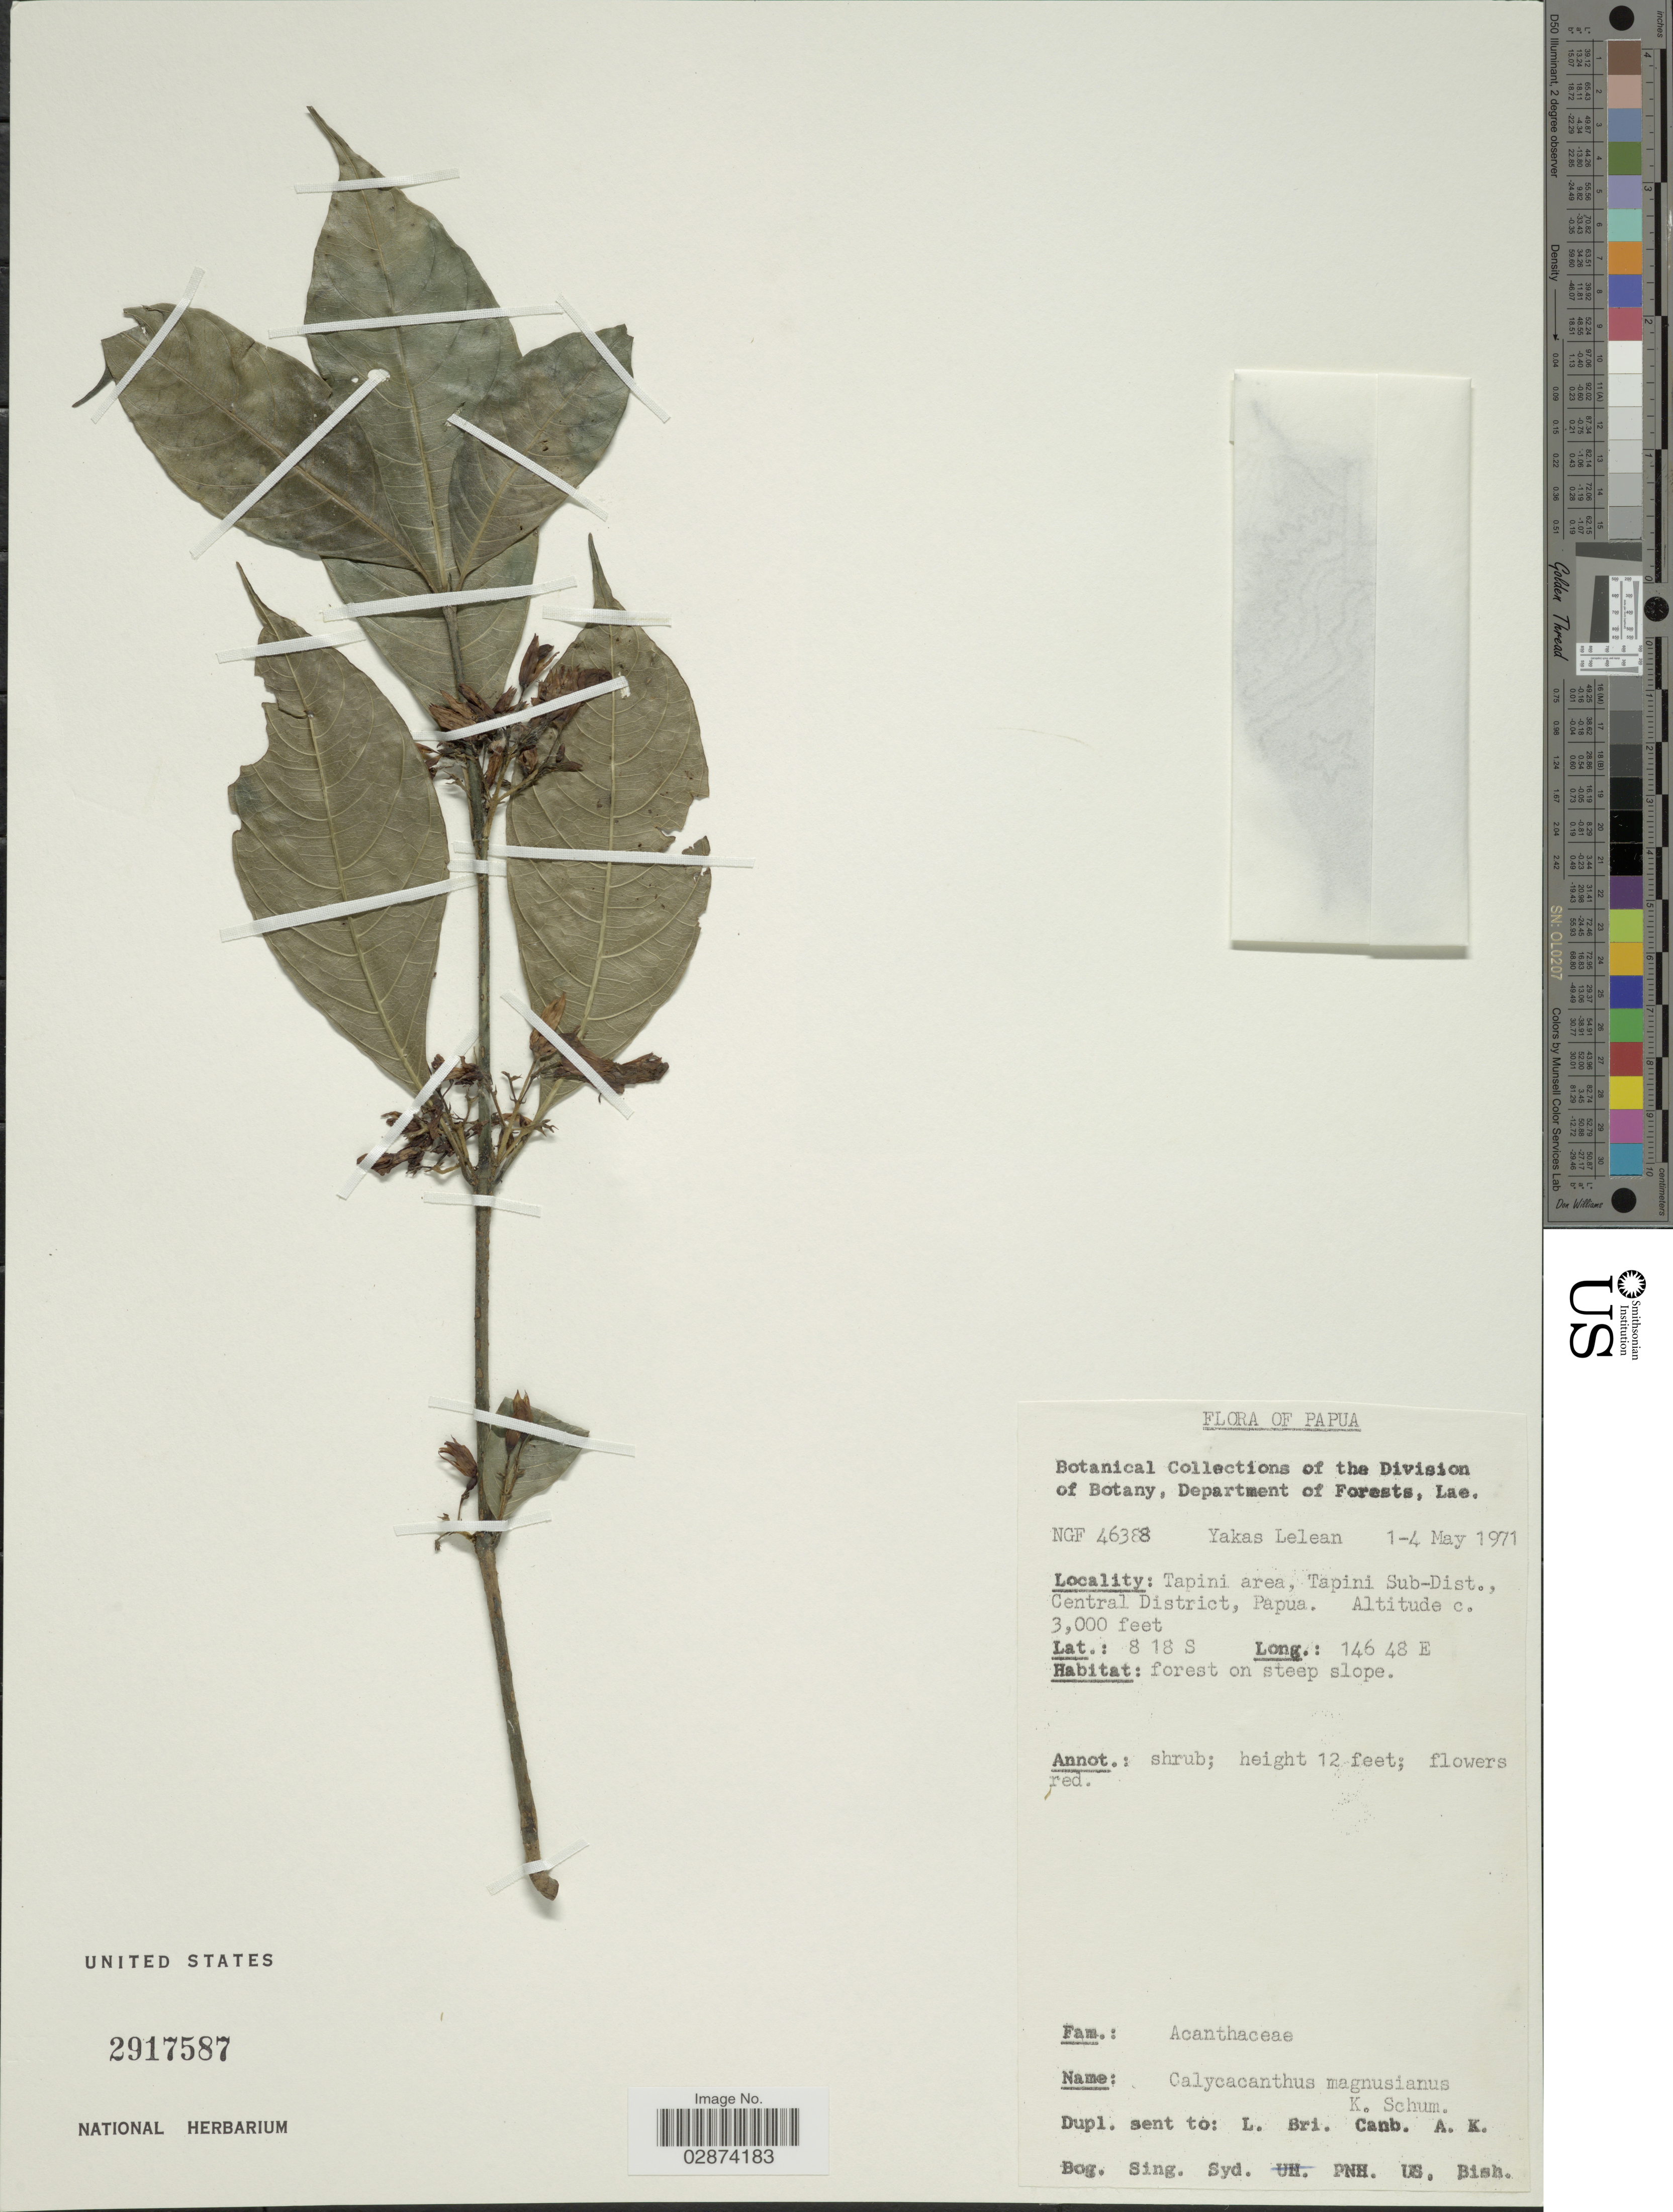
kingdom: Plantae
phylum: Tracheophyta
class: Magnoliopsida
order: Lamiales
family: Acanthaceae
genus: Calycacanthus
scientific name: Calycacanthus sp.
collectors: Y. Lelean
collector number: NGF 46388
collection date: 1971-05-01/1971-05-04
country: Papua New Guinea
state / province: Central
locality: Papua. Tapini area, Tapini Sub-Dist., Central District, Papua.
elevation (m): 914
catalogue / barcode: US 2917587